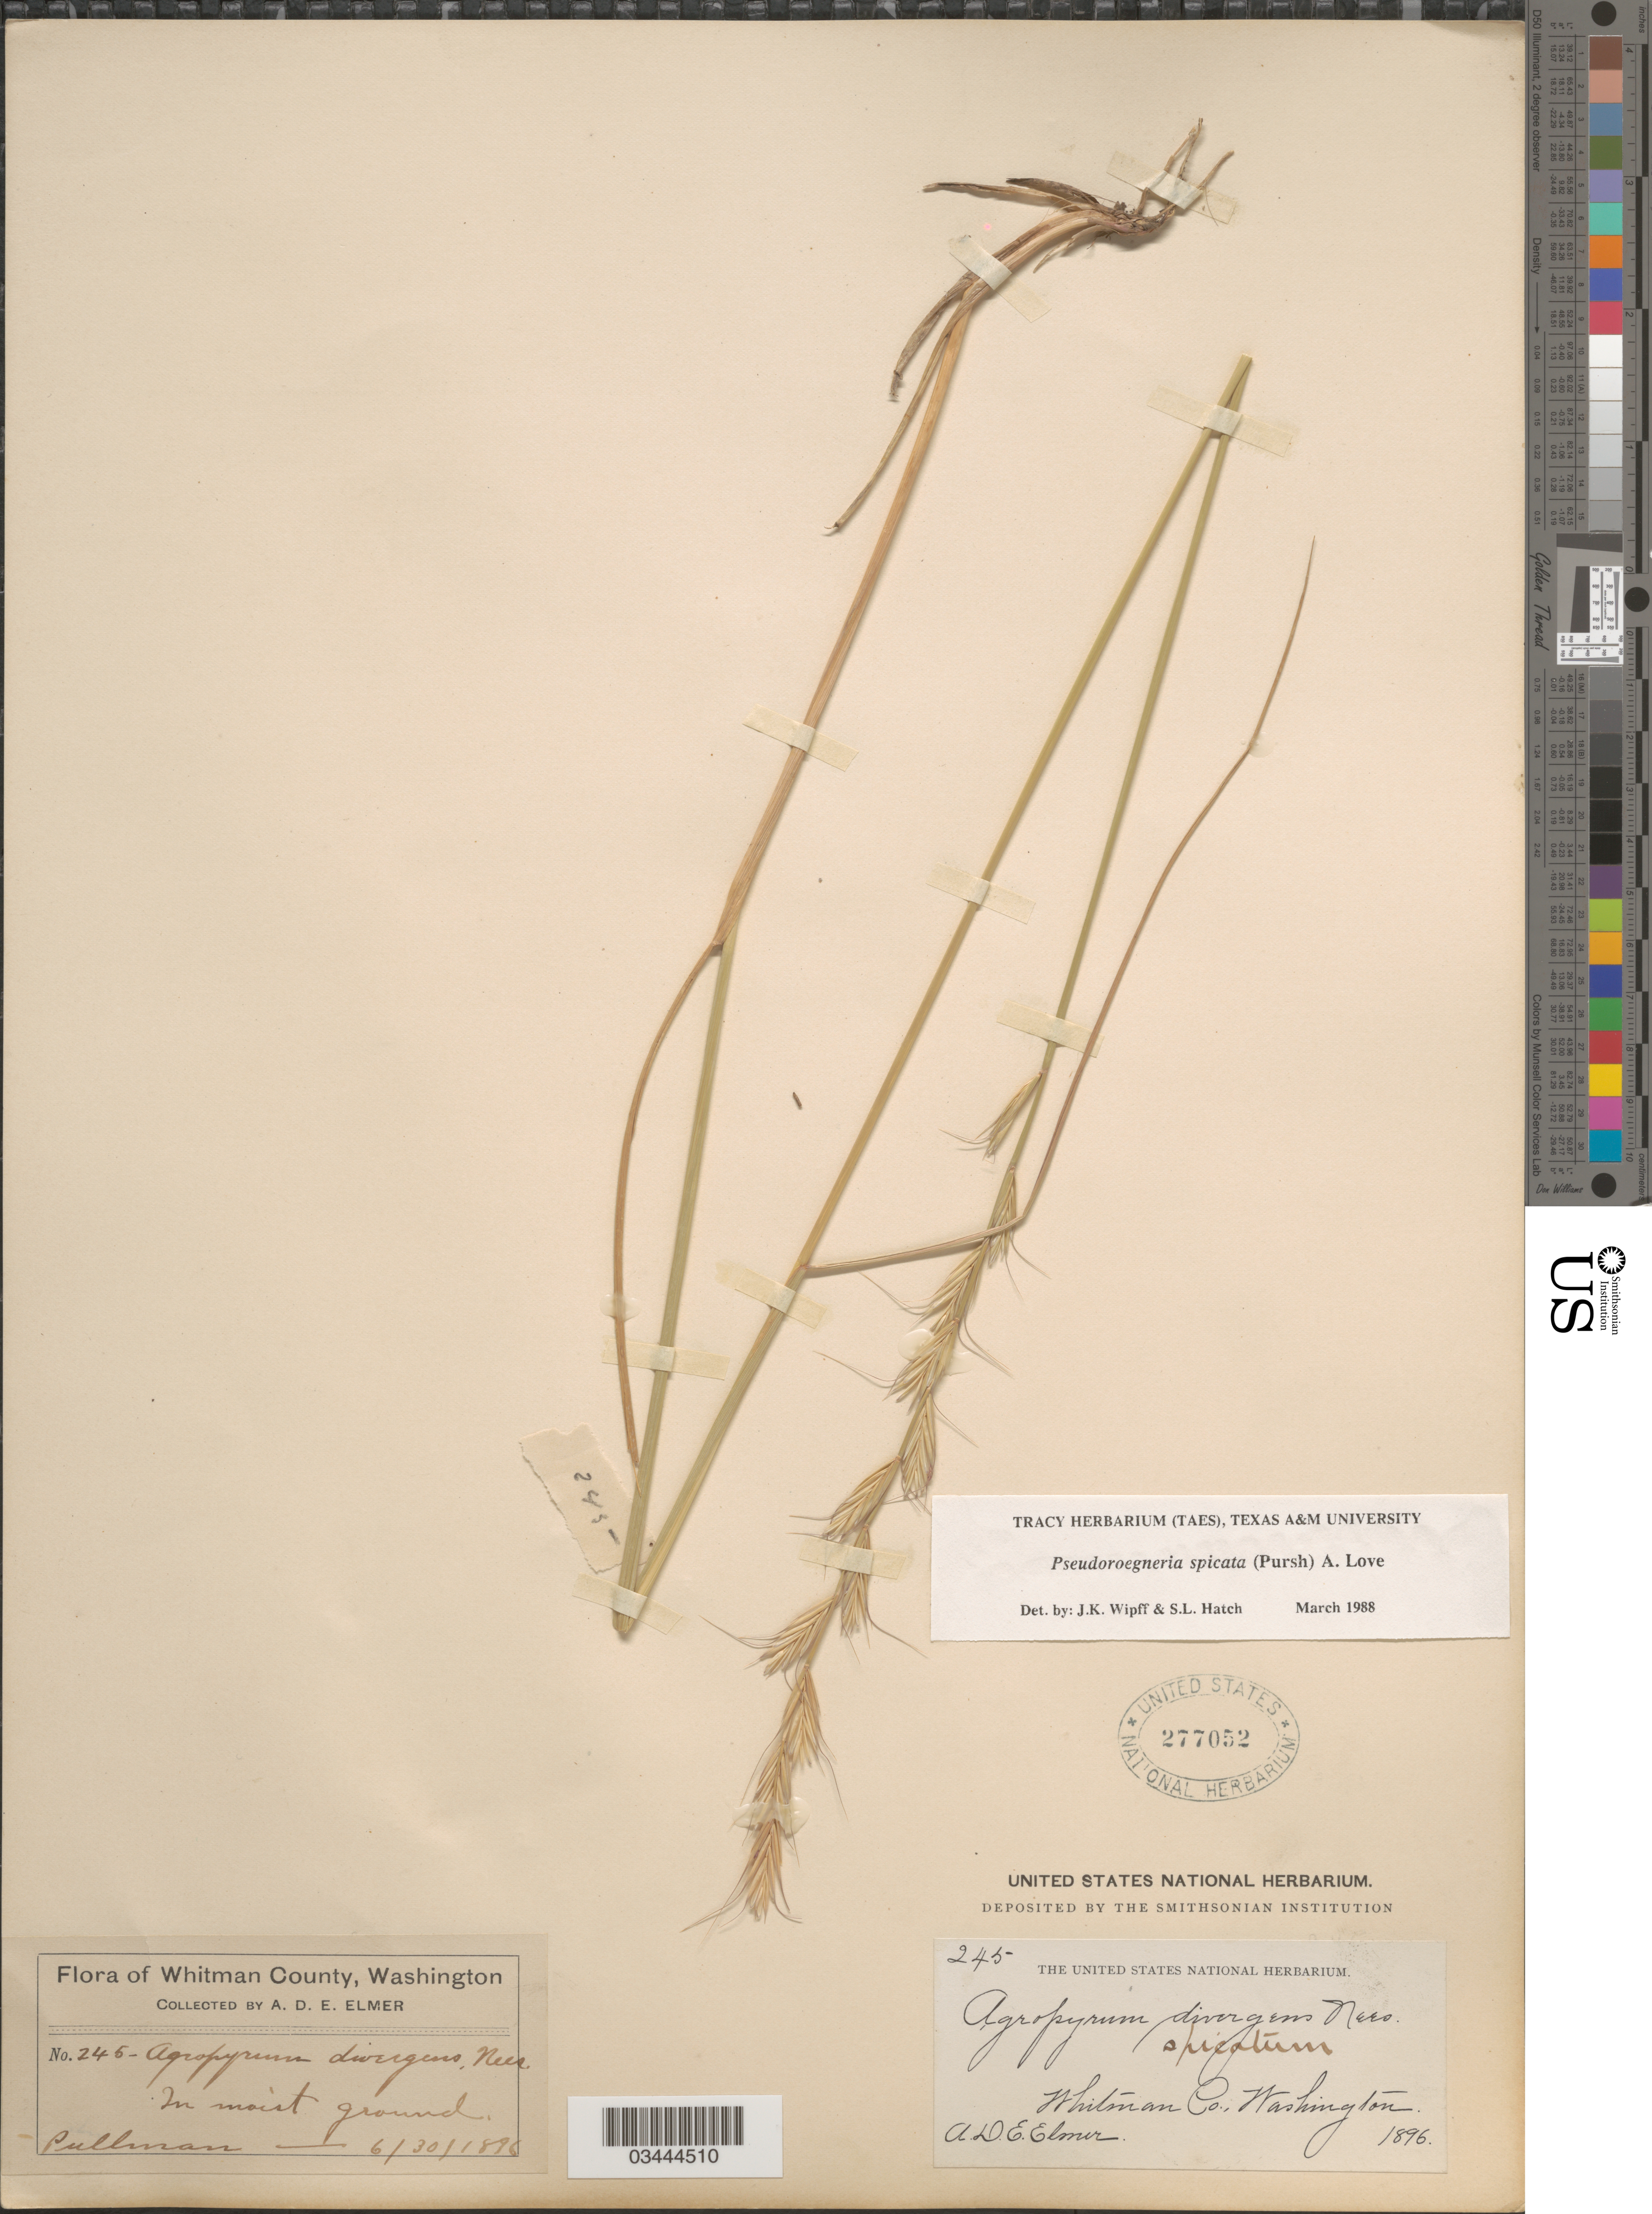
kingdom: Plantae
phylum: Tracheophyta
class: Liliopsida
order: Poales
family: Poaceae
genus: Pseudoroegneria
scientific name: Pseudoroegneria spicata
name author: (Pursh) Á. Löve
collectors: A. D. E. Elmer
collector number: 245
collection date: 1896-06-30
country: United States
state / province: Washington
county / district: Whitman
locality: Whitman Co. In moist ground. Pullman.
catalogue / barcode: US 277052